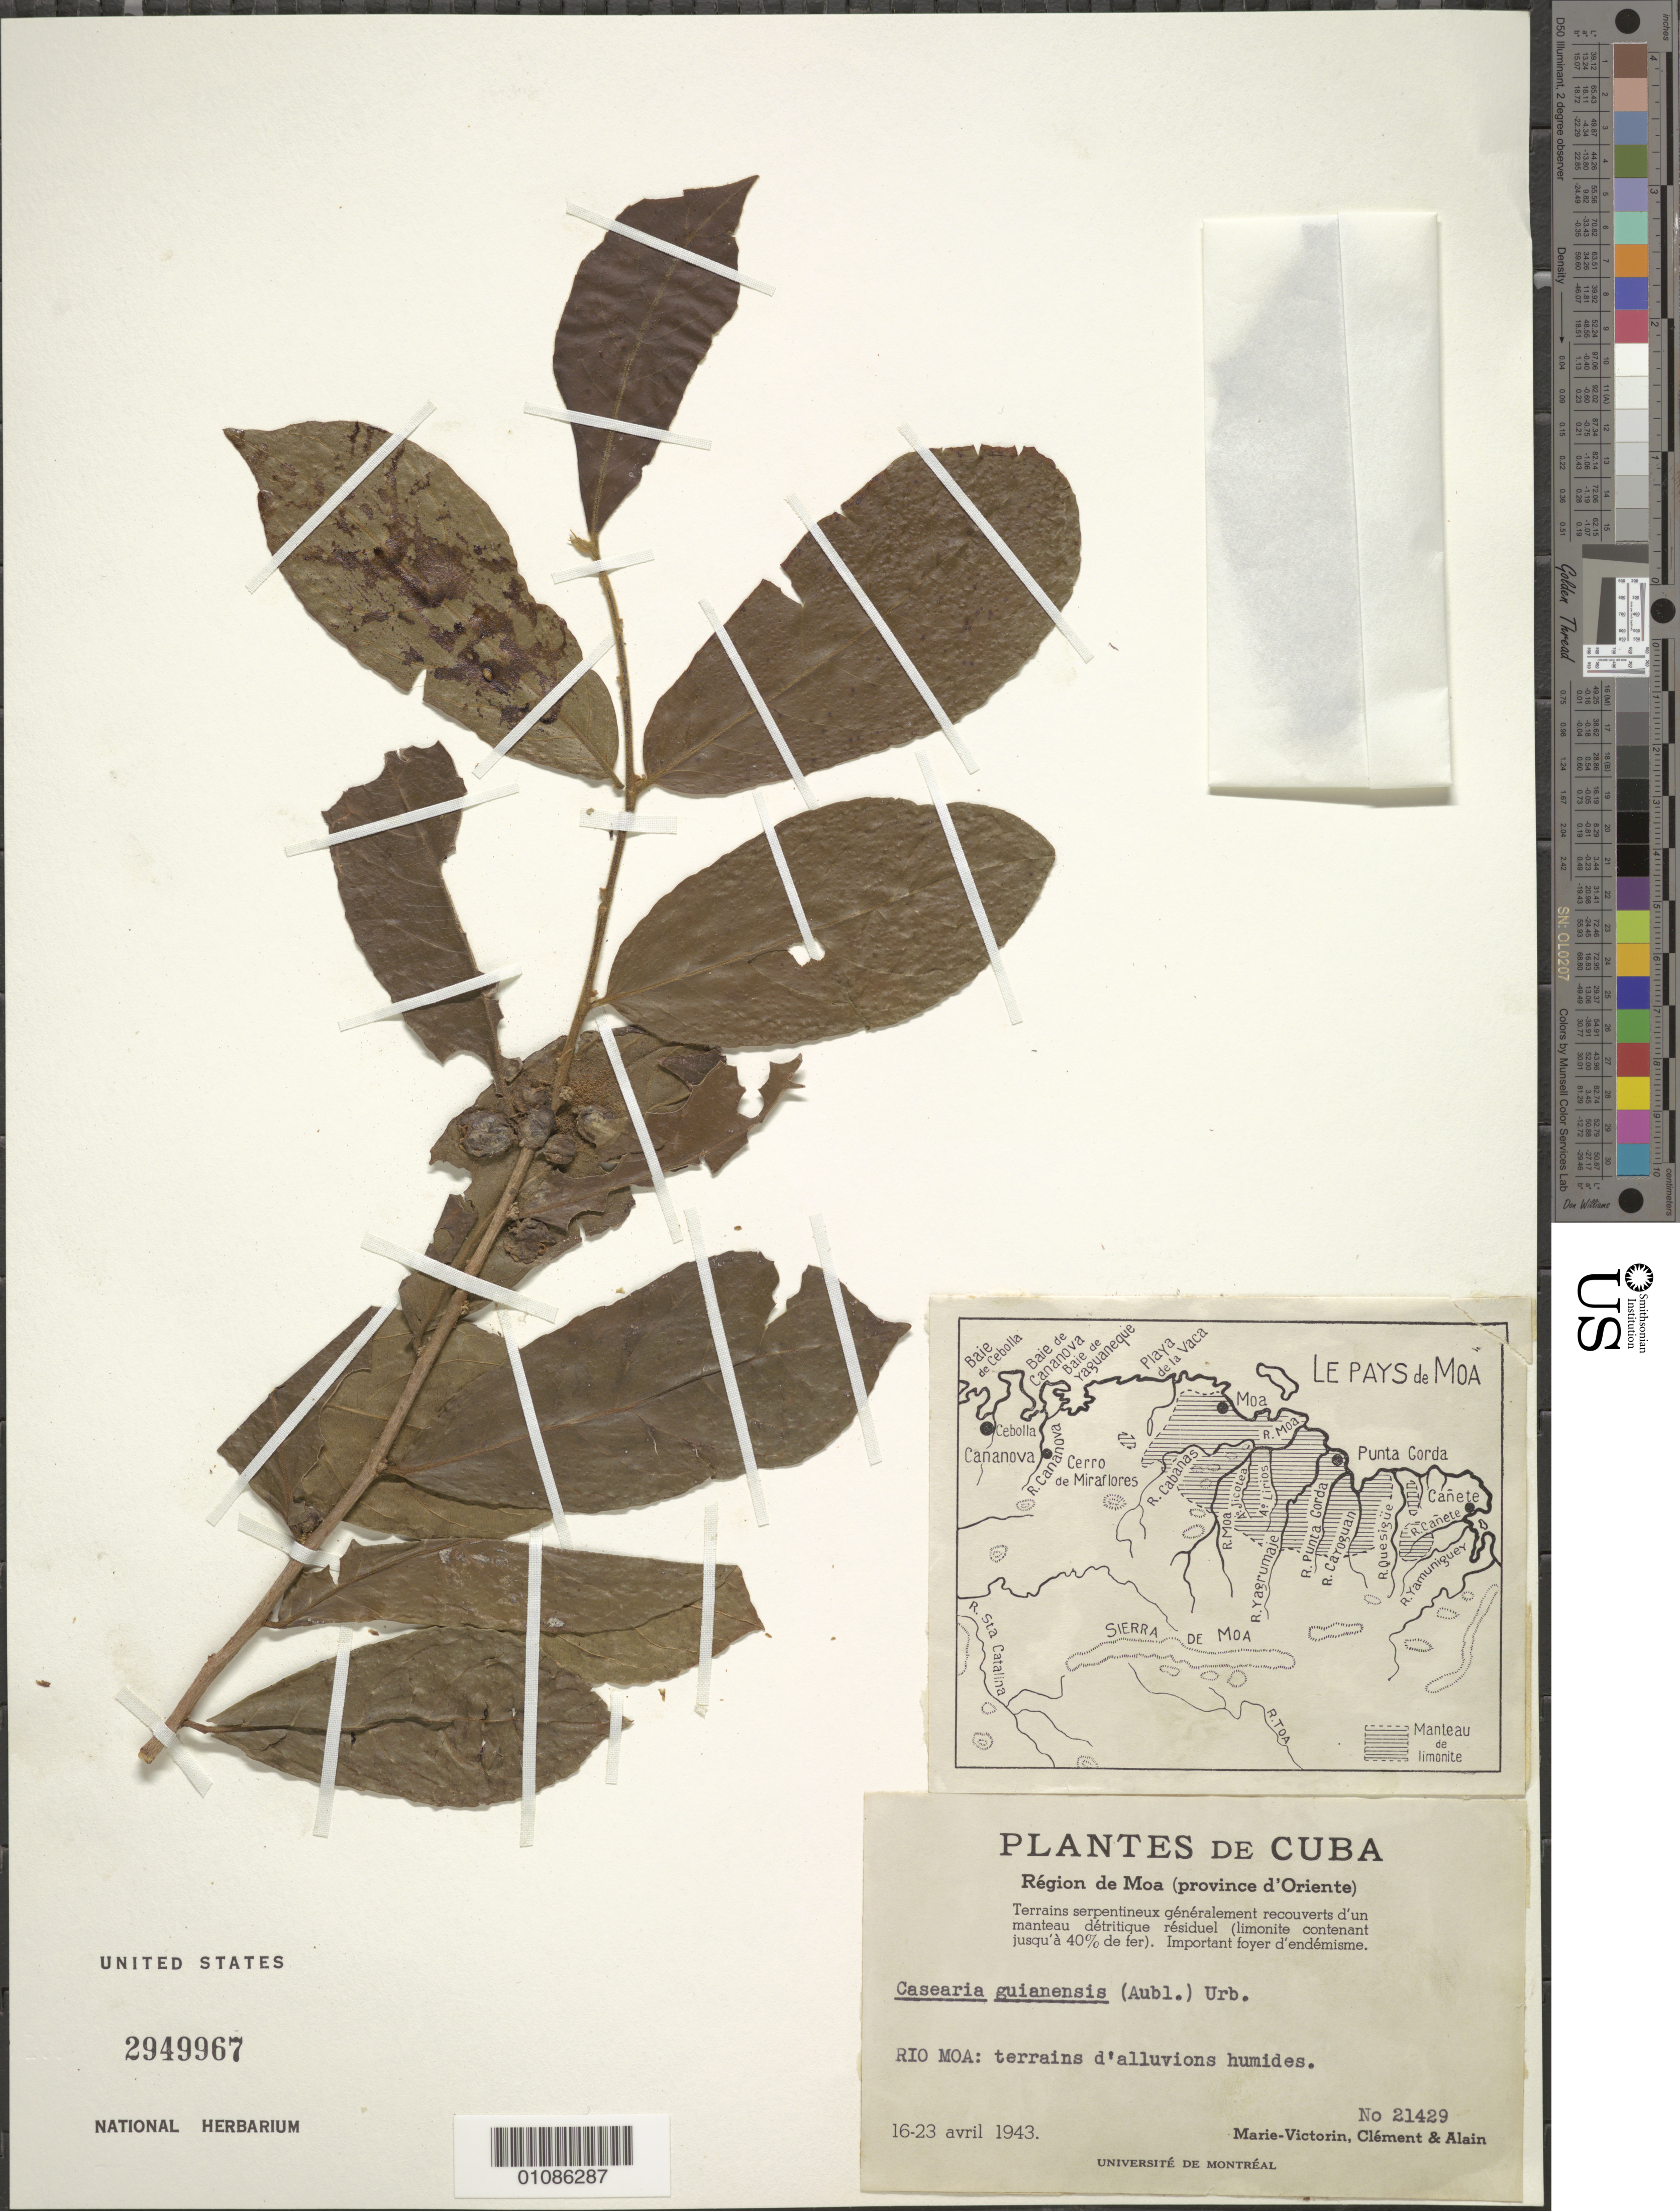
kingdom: Plantae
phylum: Tracheophyta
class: Magnoliopsida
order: Malpighiales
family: Salicaceae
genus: Casearia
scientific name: Casearia guianensis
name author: (Aubl.) Urb.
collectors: F. Victorin, B. Clement & A. H. Liogier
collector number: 21429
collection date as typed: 16 Apr 1943 to 23 Apr 1943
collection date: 1943-04-16/1943-04-23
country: Cuba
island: Cuba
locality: Oriente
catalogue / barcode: US 2949967